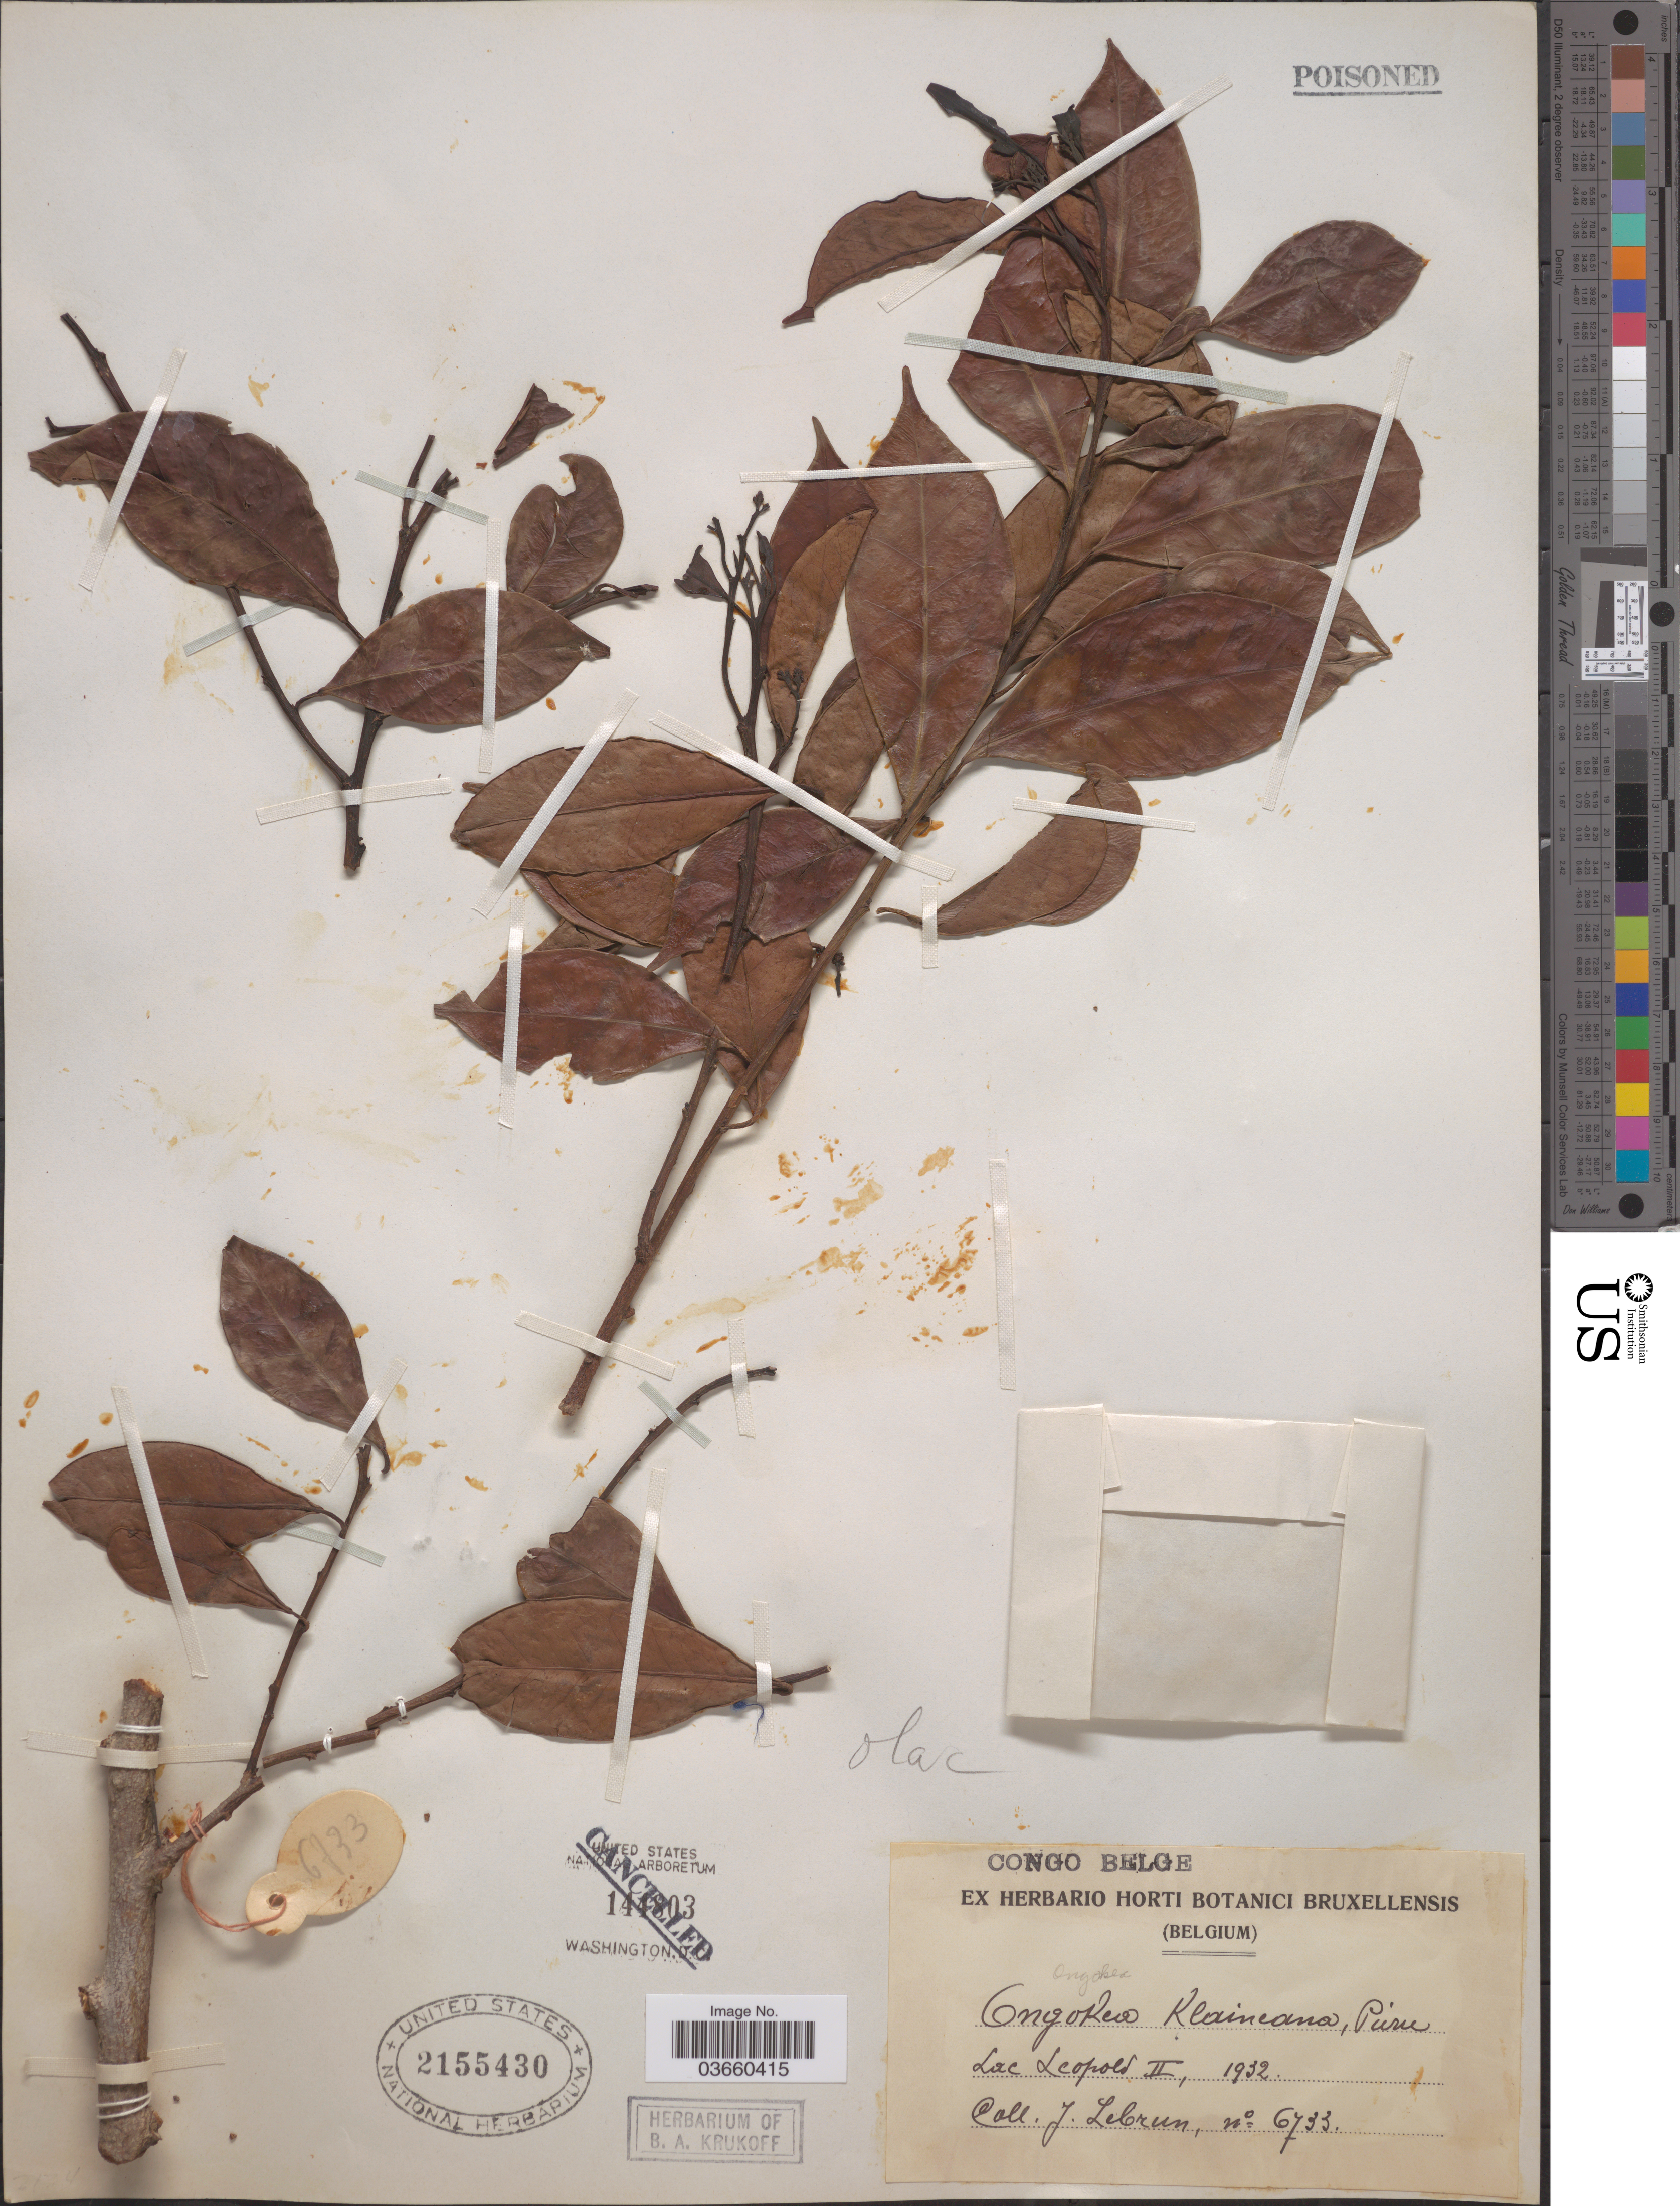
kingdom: Plantae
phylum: Tracheophyta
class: Magnoliopsida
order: Santalales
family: Aptandraceae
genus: Ongokea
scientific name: Ongokea klaineana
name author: Pierre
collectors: J. A. Lebrun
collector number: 6733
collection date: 1932-02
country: Congo, Democratic Republic of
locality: Congo Belge. Lac Leopold.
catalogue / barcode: US 2155430